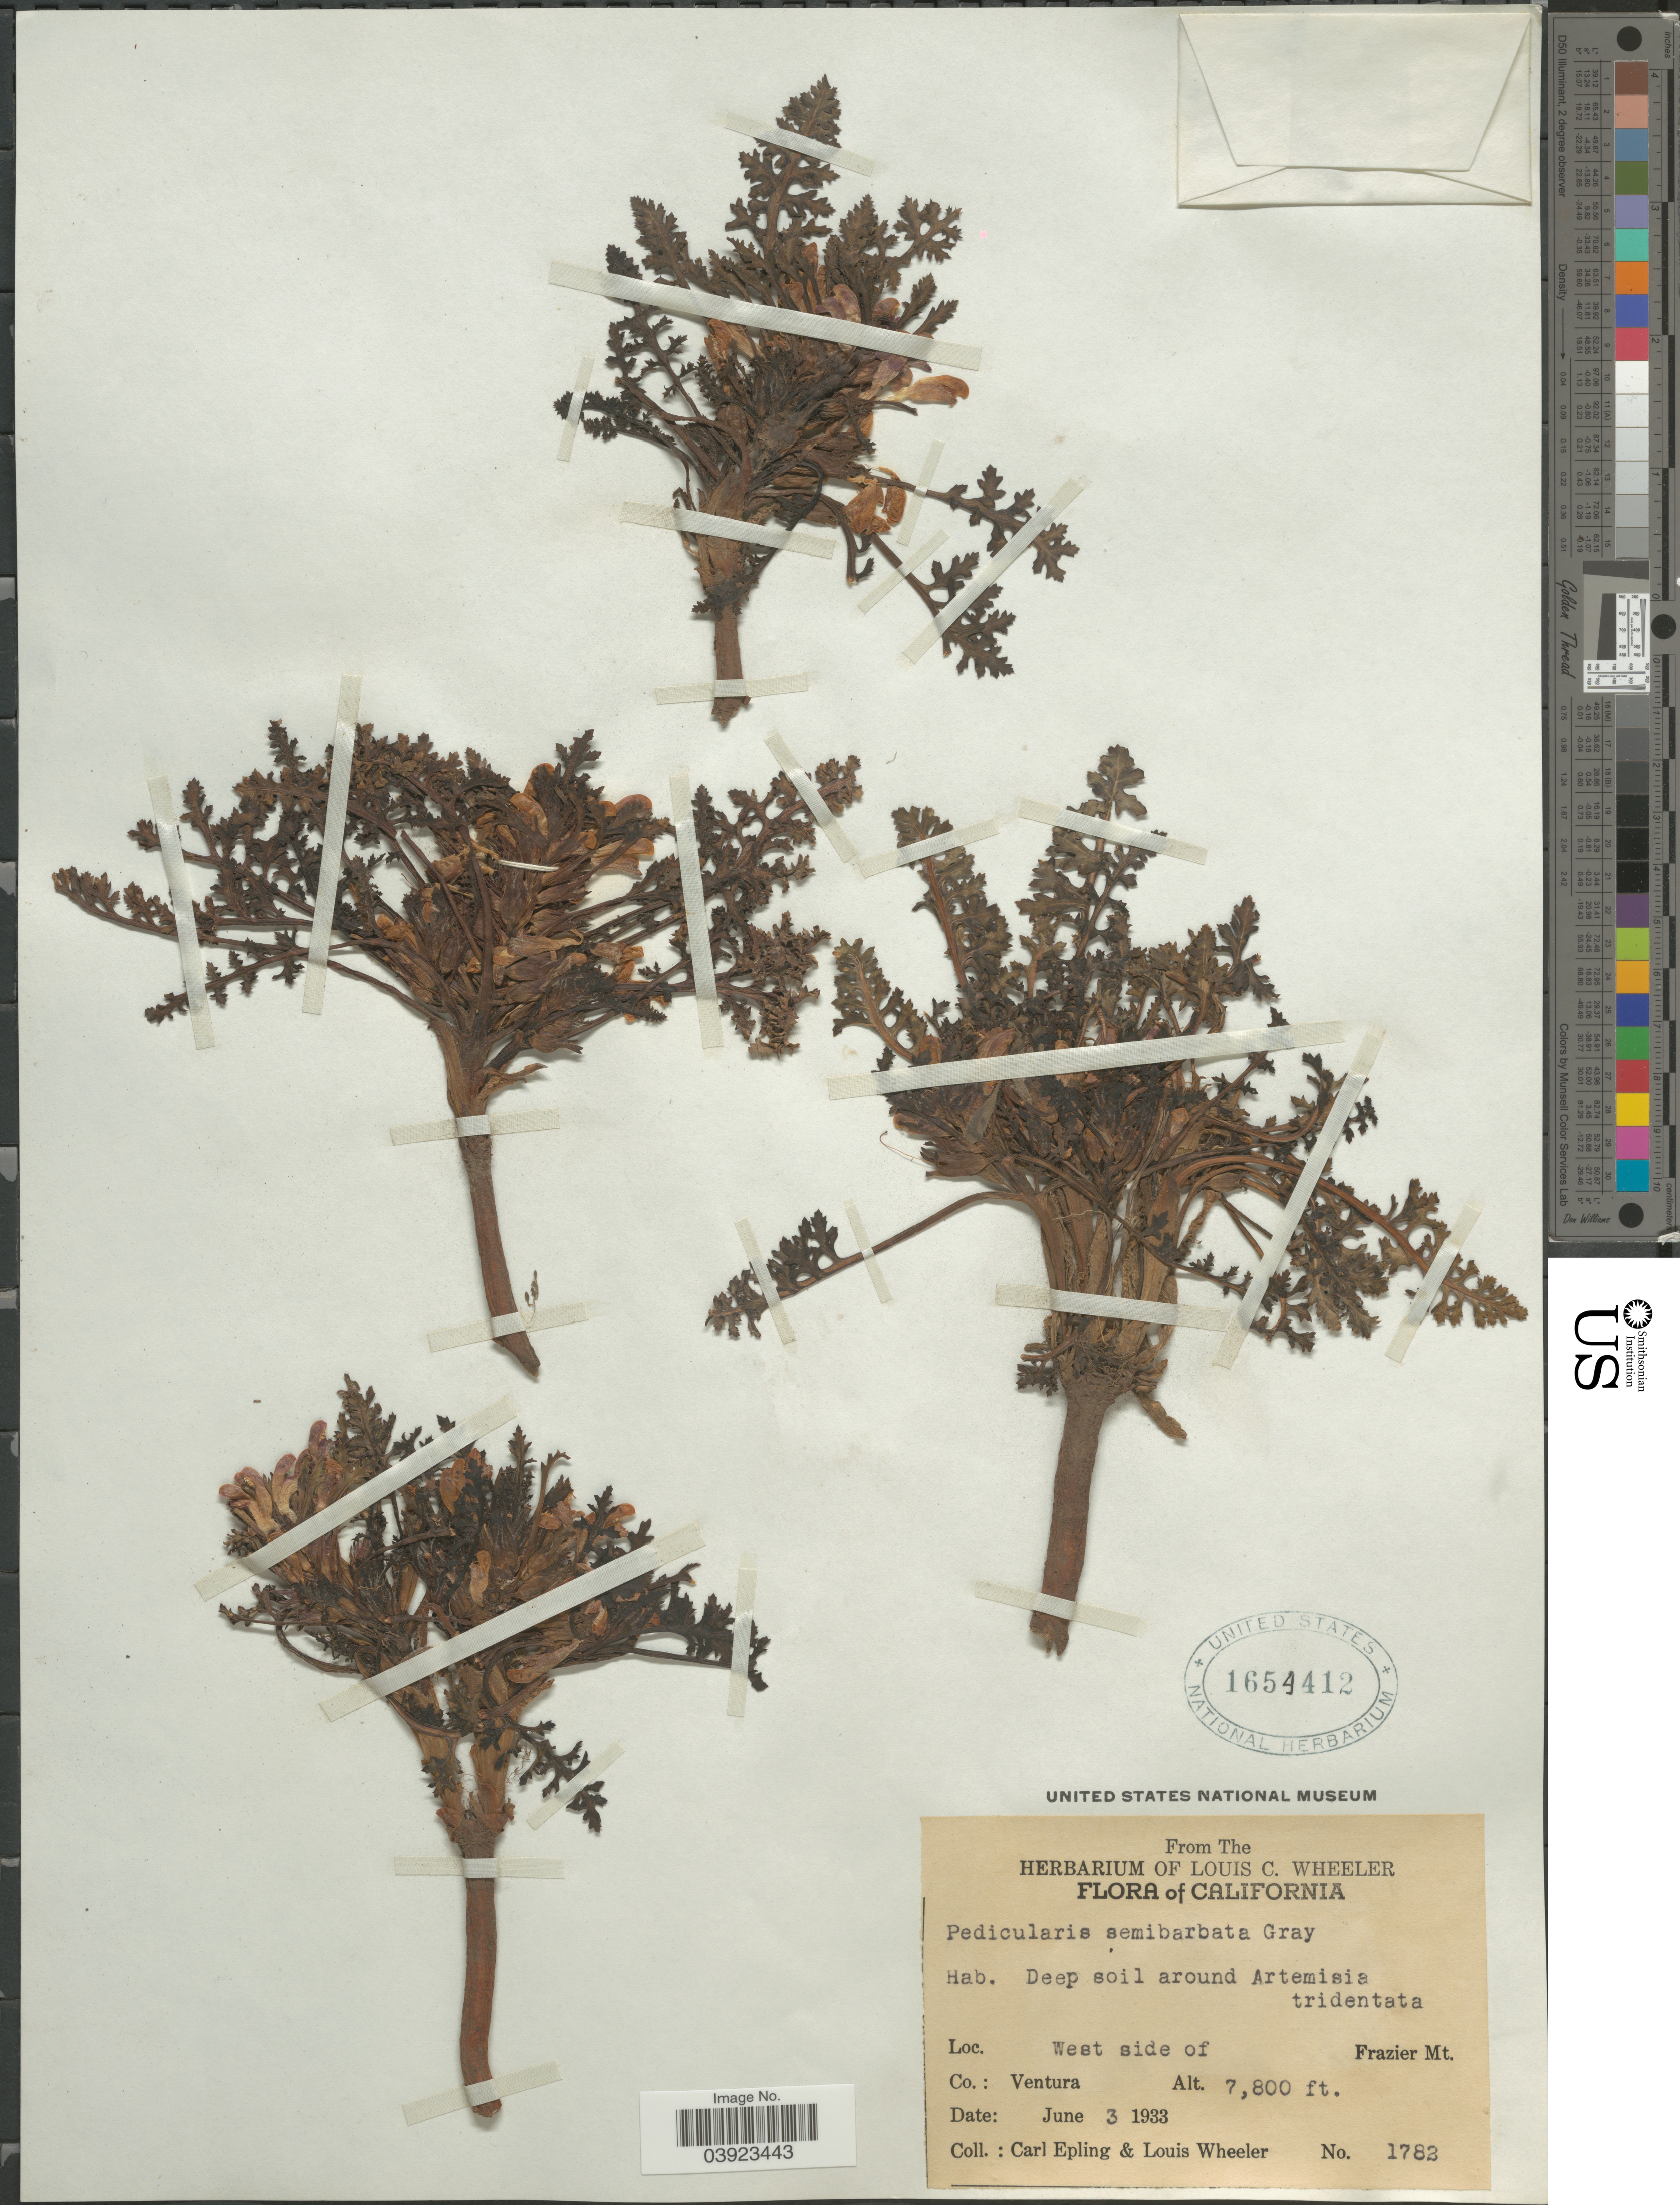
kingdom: Plantae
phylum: Tracheophyta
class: Magnoliopsida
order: Lamiales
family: Orobanchaceae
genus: Pedicularis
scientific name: Pedicularis semibarbata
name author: A. Gray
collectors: C. C. Epling & L. C. Wheeler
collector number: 1783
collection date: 1933-06-03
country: United States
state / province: California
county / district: Ventura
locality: West side of Frazier Mt. Co.: Ventura.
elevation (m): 2377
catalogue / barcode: US 1654412